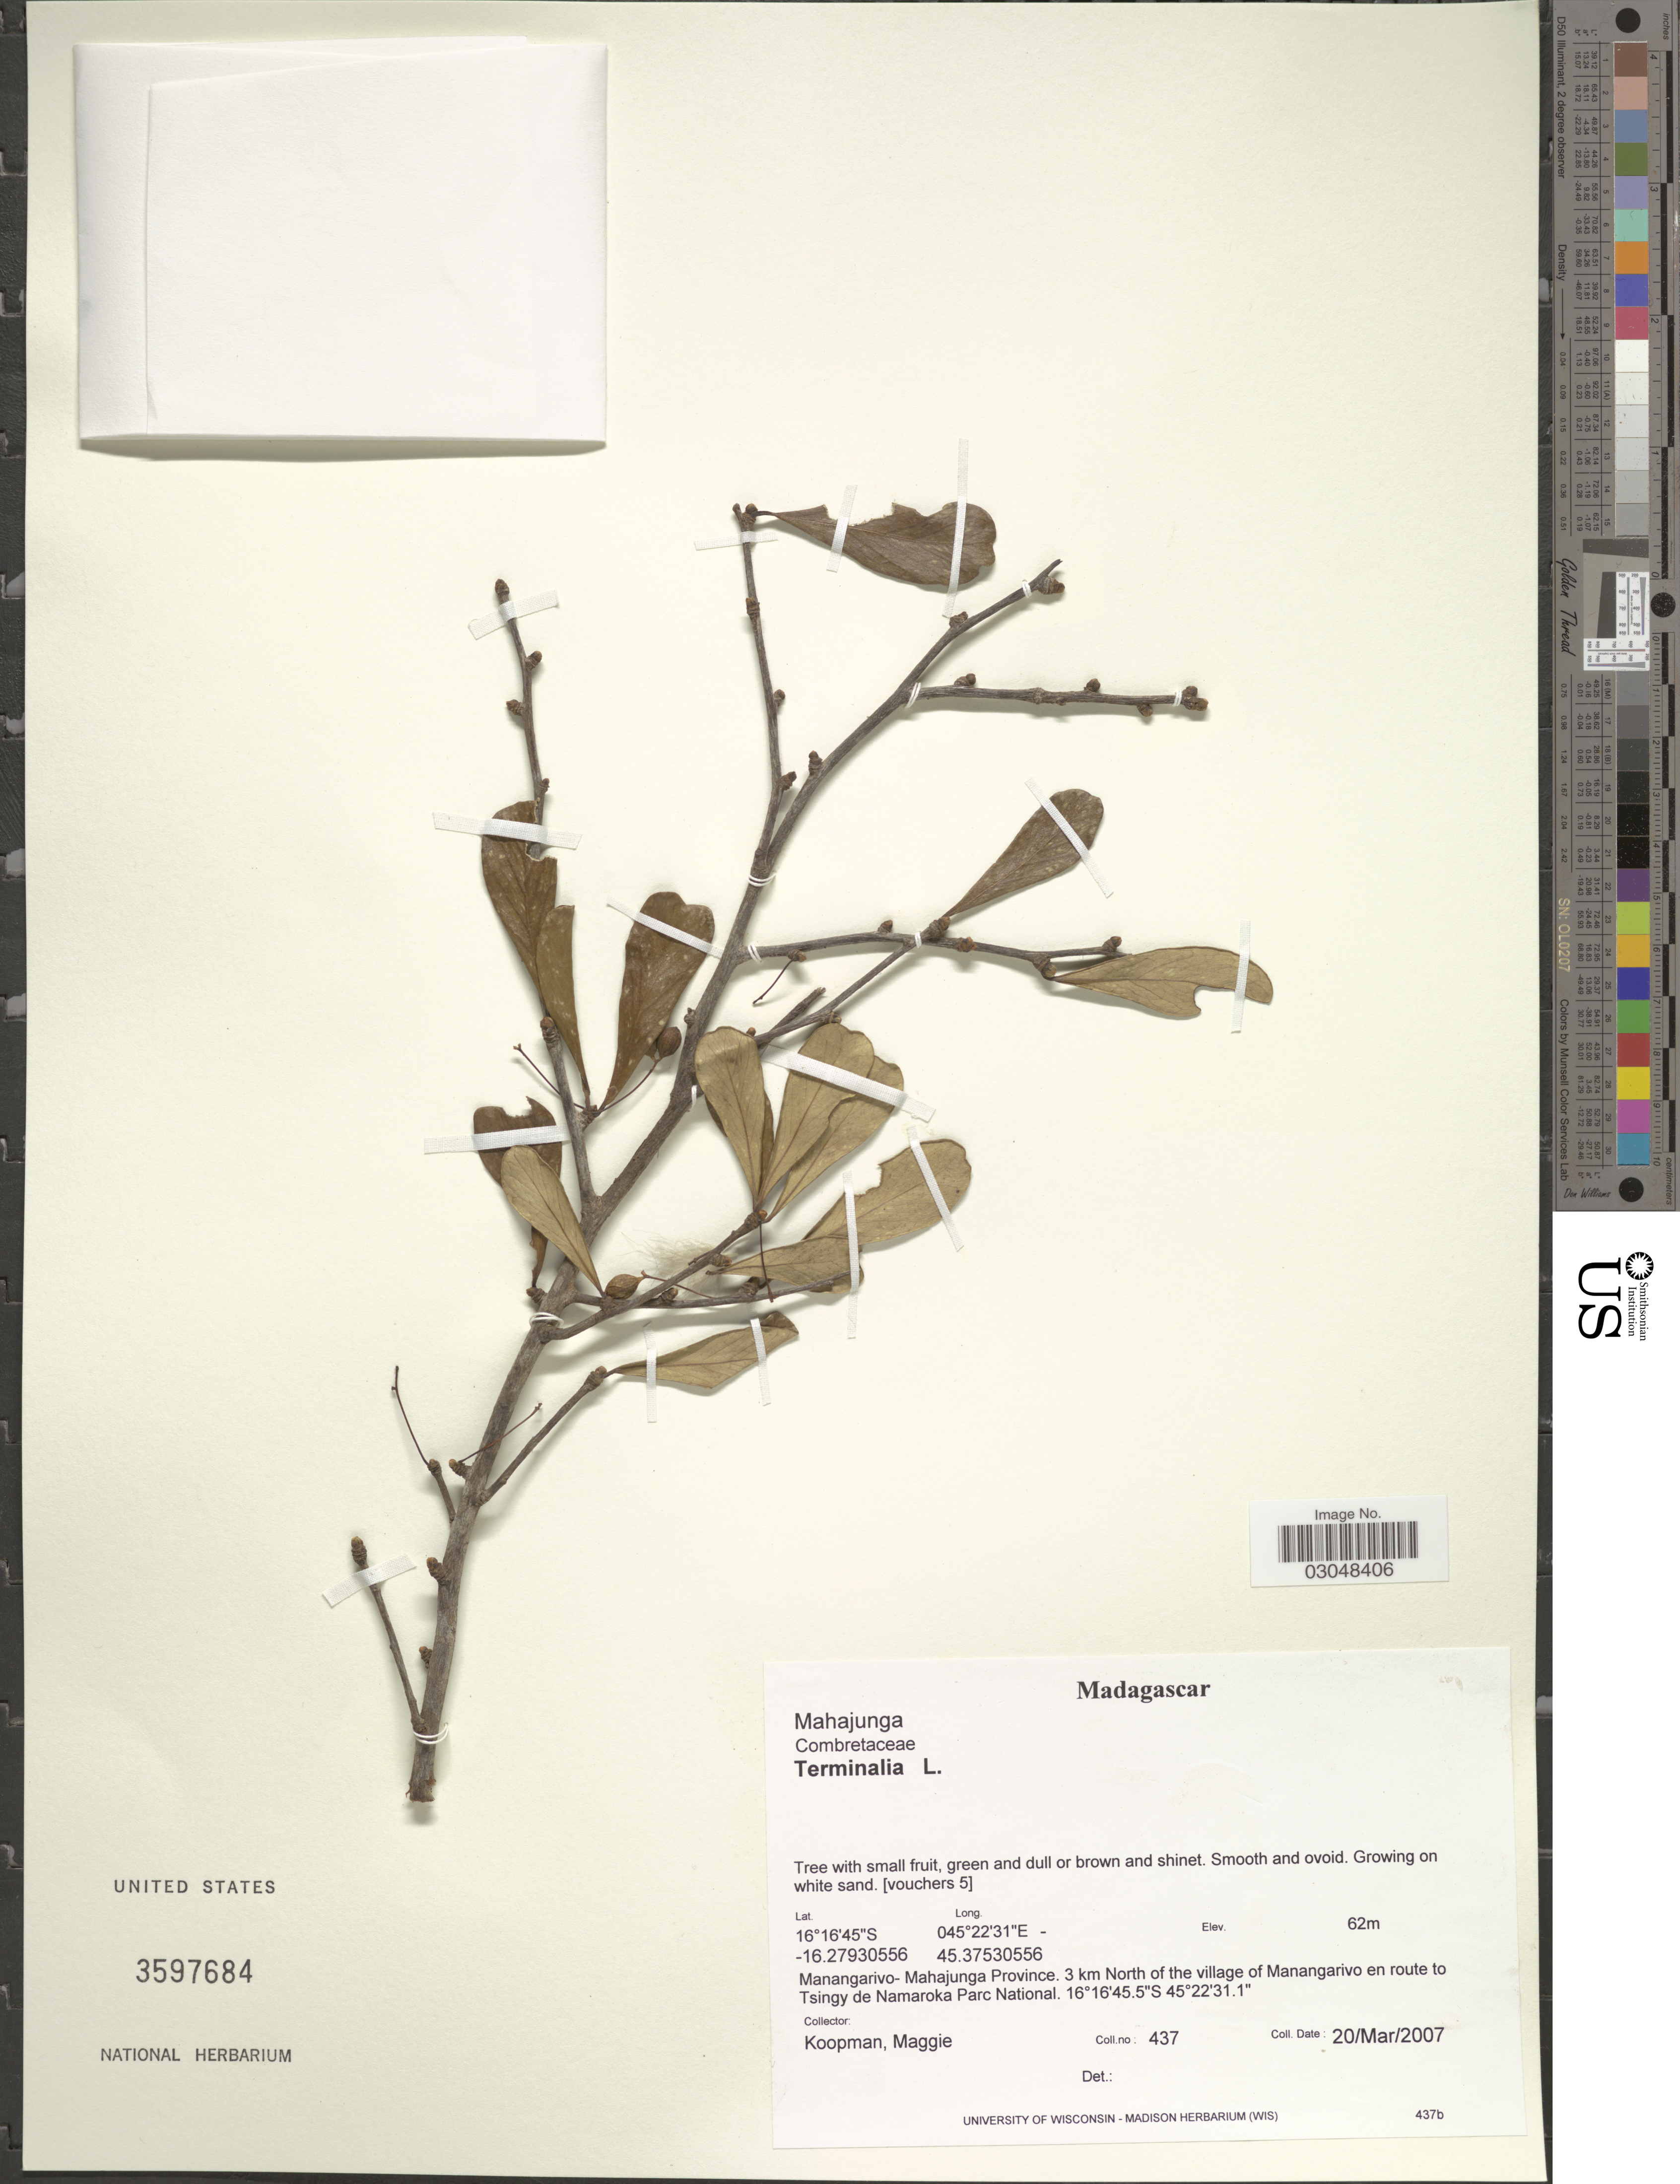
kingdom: Plantae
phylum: Tracheophyta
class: Magnoliopsida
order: Myrtales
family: Combretaceae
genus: Terminalia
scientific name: Terminalia sp.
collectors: M. M. Koopman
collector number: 437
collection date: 2007-03-20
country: Madagascar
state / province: Boeny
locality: Manangarivo-Mahajunga Province. 3 km North of the village of Manangarivo en route to Tsingy de Namaroka Parc National.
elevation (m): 62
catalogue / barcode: US 3597684